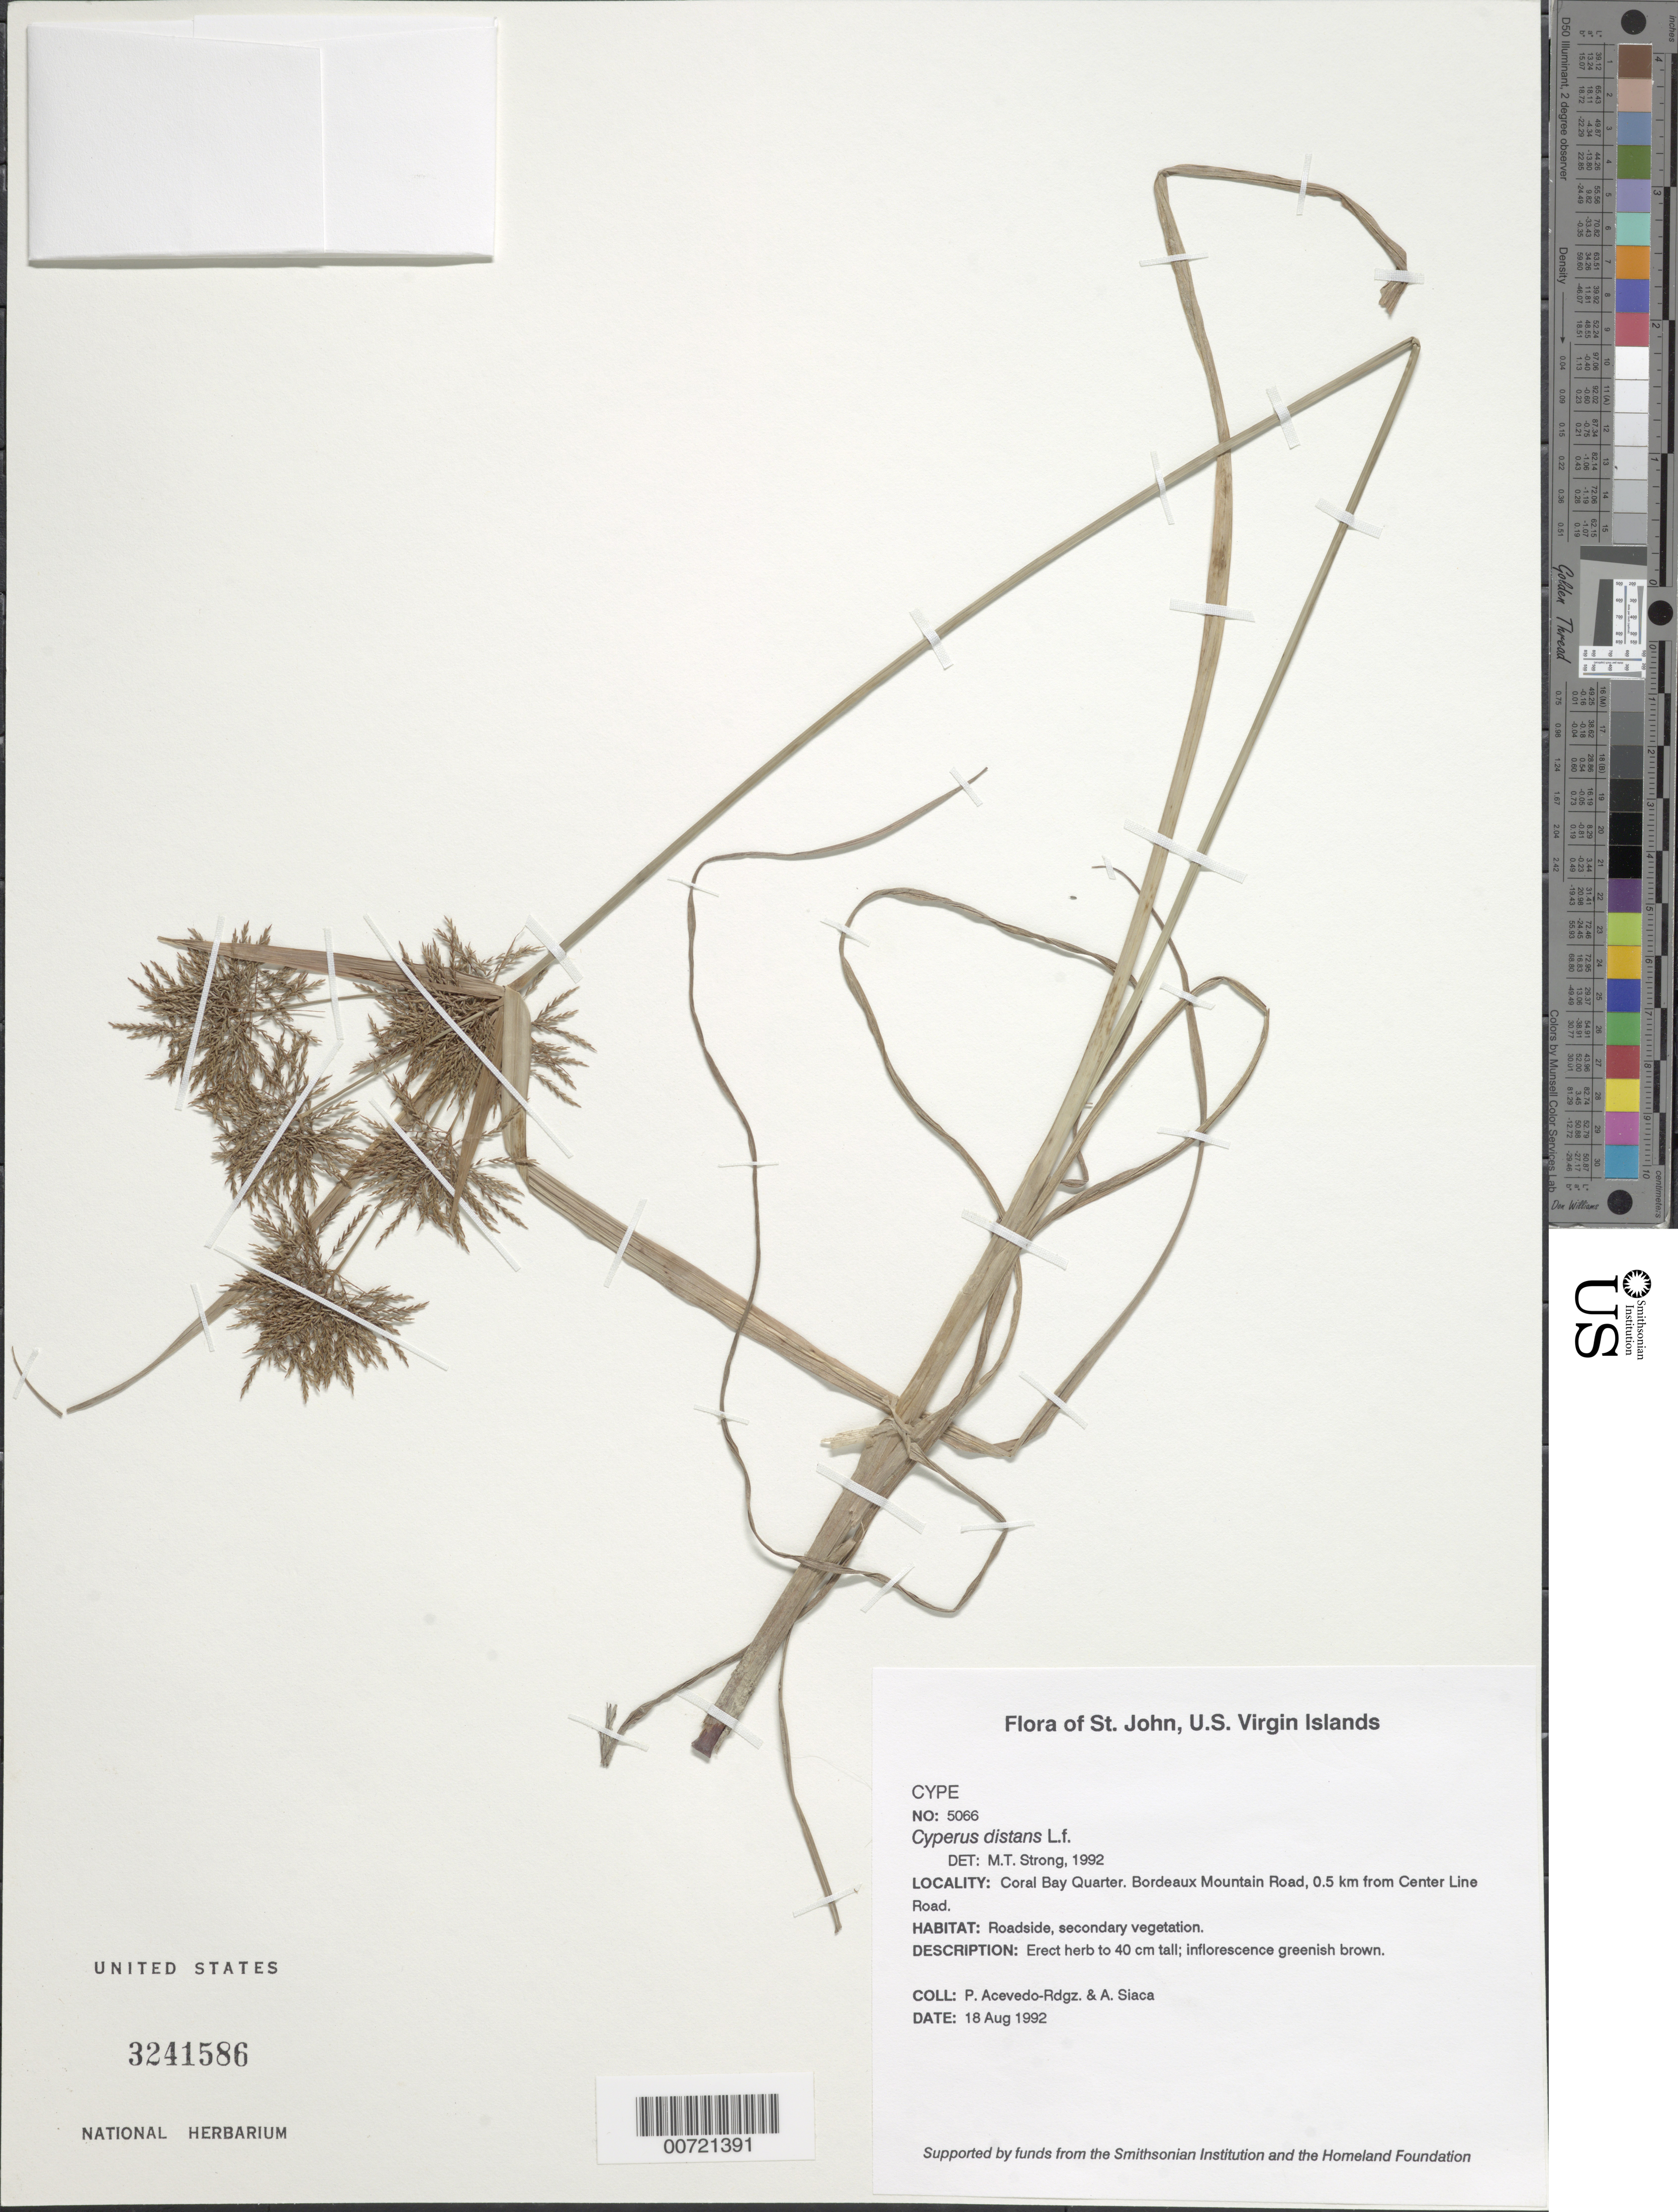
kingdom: Plantae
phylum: Tracheophyta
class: Liliopsida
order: Poales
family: Cyperaceae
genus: Cyperus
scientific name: Cyperus distans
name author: L. f.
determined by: Strong, M. T., (US), Smithsonian Institution - National Museum of Natural History (UNITED STATES)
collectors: P. Acevedo-Rodr. & A. Siaca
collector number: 5066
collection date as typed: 18 Aug 1992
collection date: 1992-08-18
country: U.S. Virgin Islands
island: St. John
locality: Coral Bay Quarter; along dirt road to Bordeaux Mountain., 0.5 km from Center Line Road.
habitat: Roadside, secondary vegetation.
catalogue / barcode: US 3241586